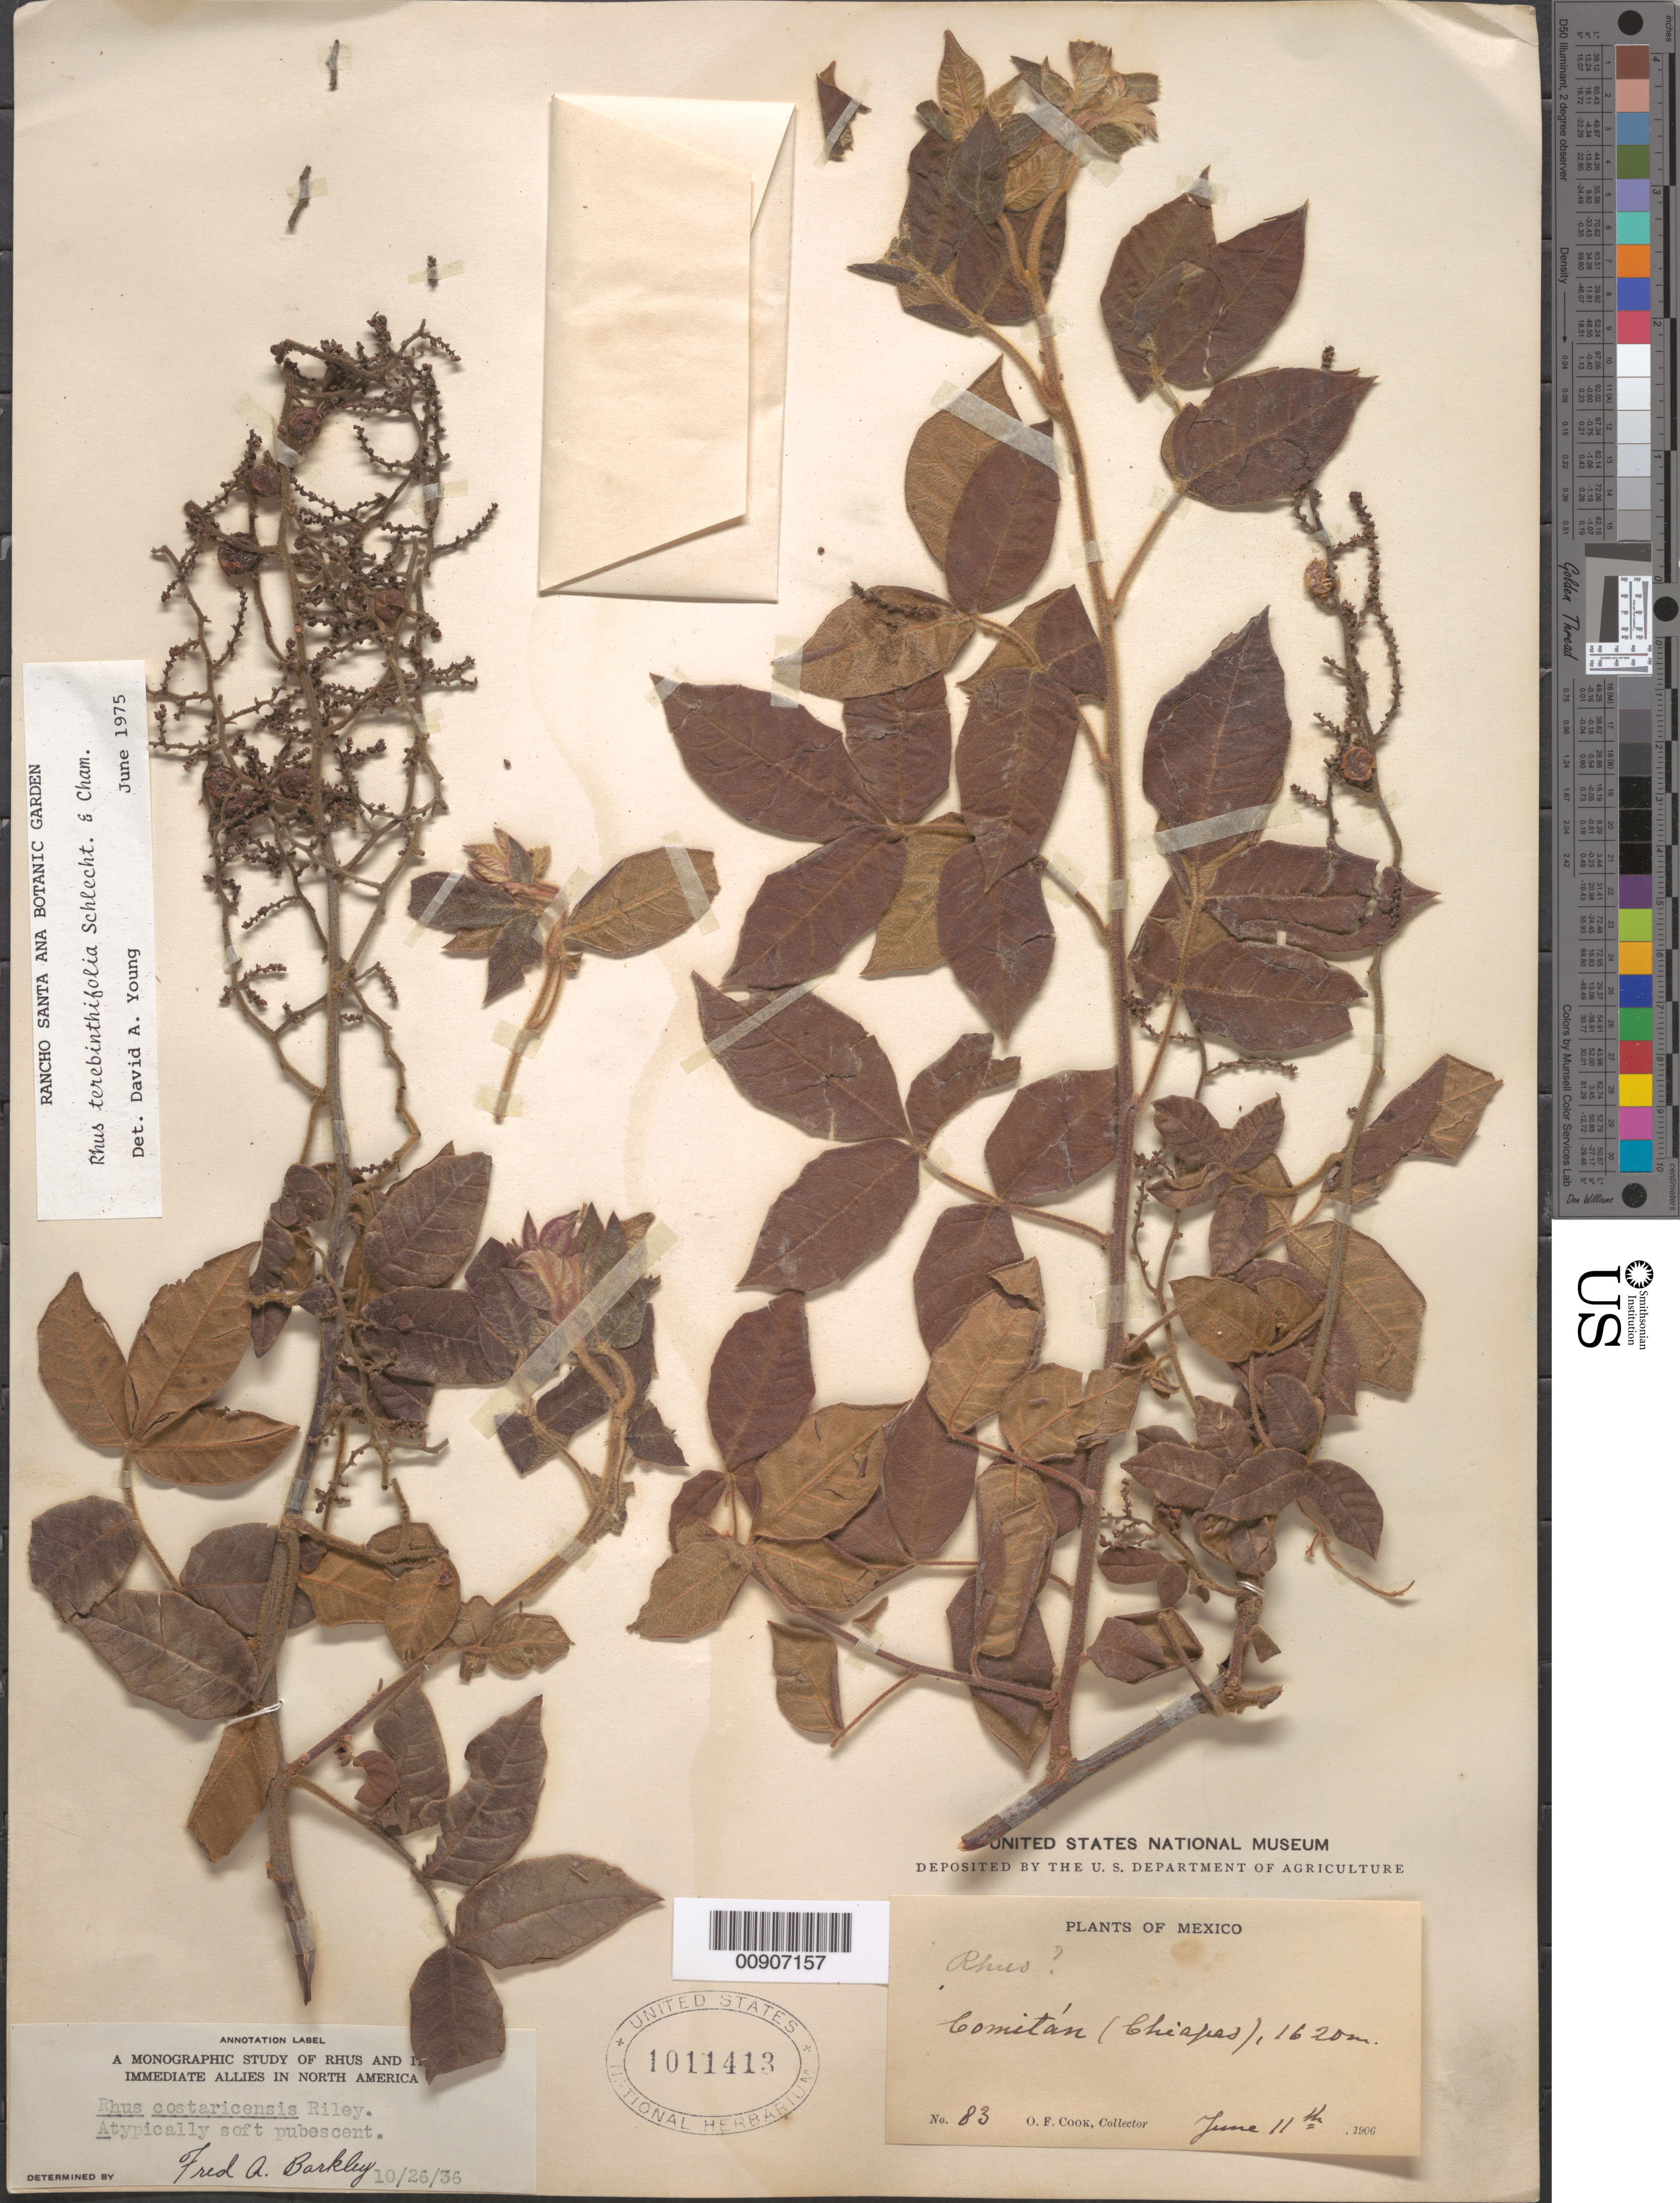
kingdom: Plantae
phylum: Tracheophyta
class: Magnoliopsida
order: Sapindales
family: Anacardiaceae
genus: Rhus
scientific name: Rhus terebinthifolia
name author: Schltdl. & Cham.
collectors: O. F. Cook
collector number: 83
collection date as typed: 11 Jun 1906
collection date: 1906-06-11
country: Mexico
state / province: Chiapas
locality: Comitán (Chiapas).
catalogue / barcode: US 1011413